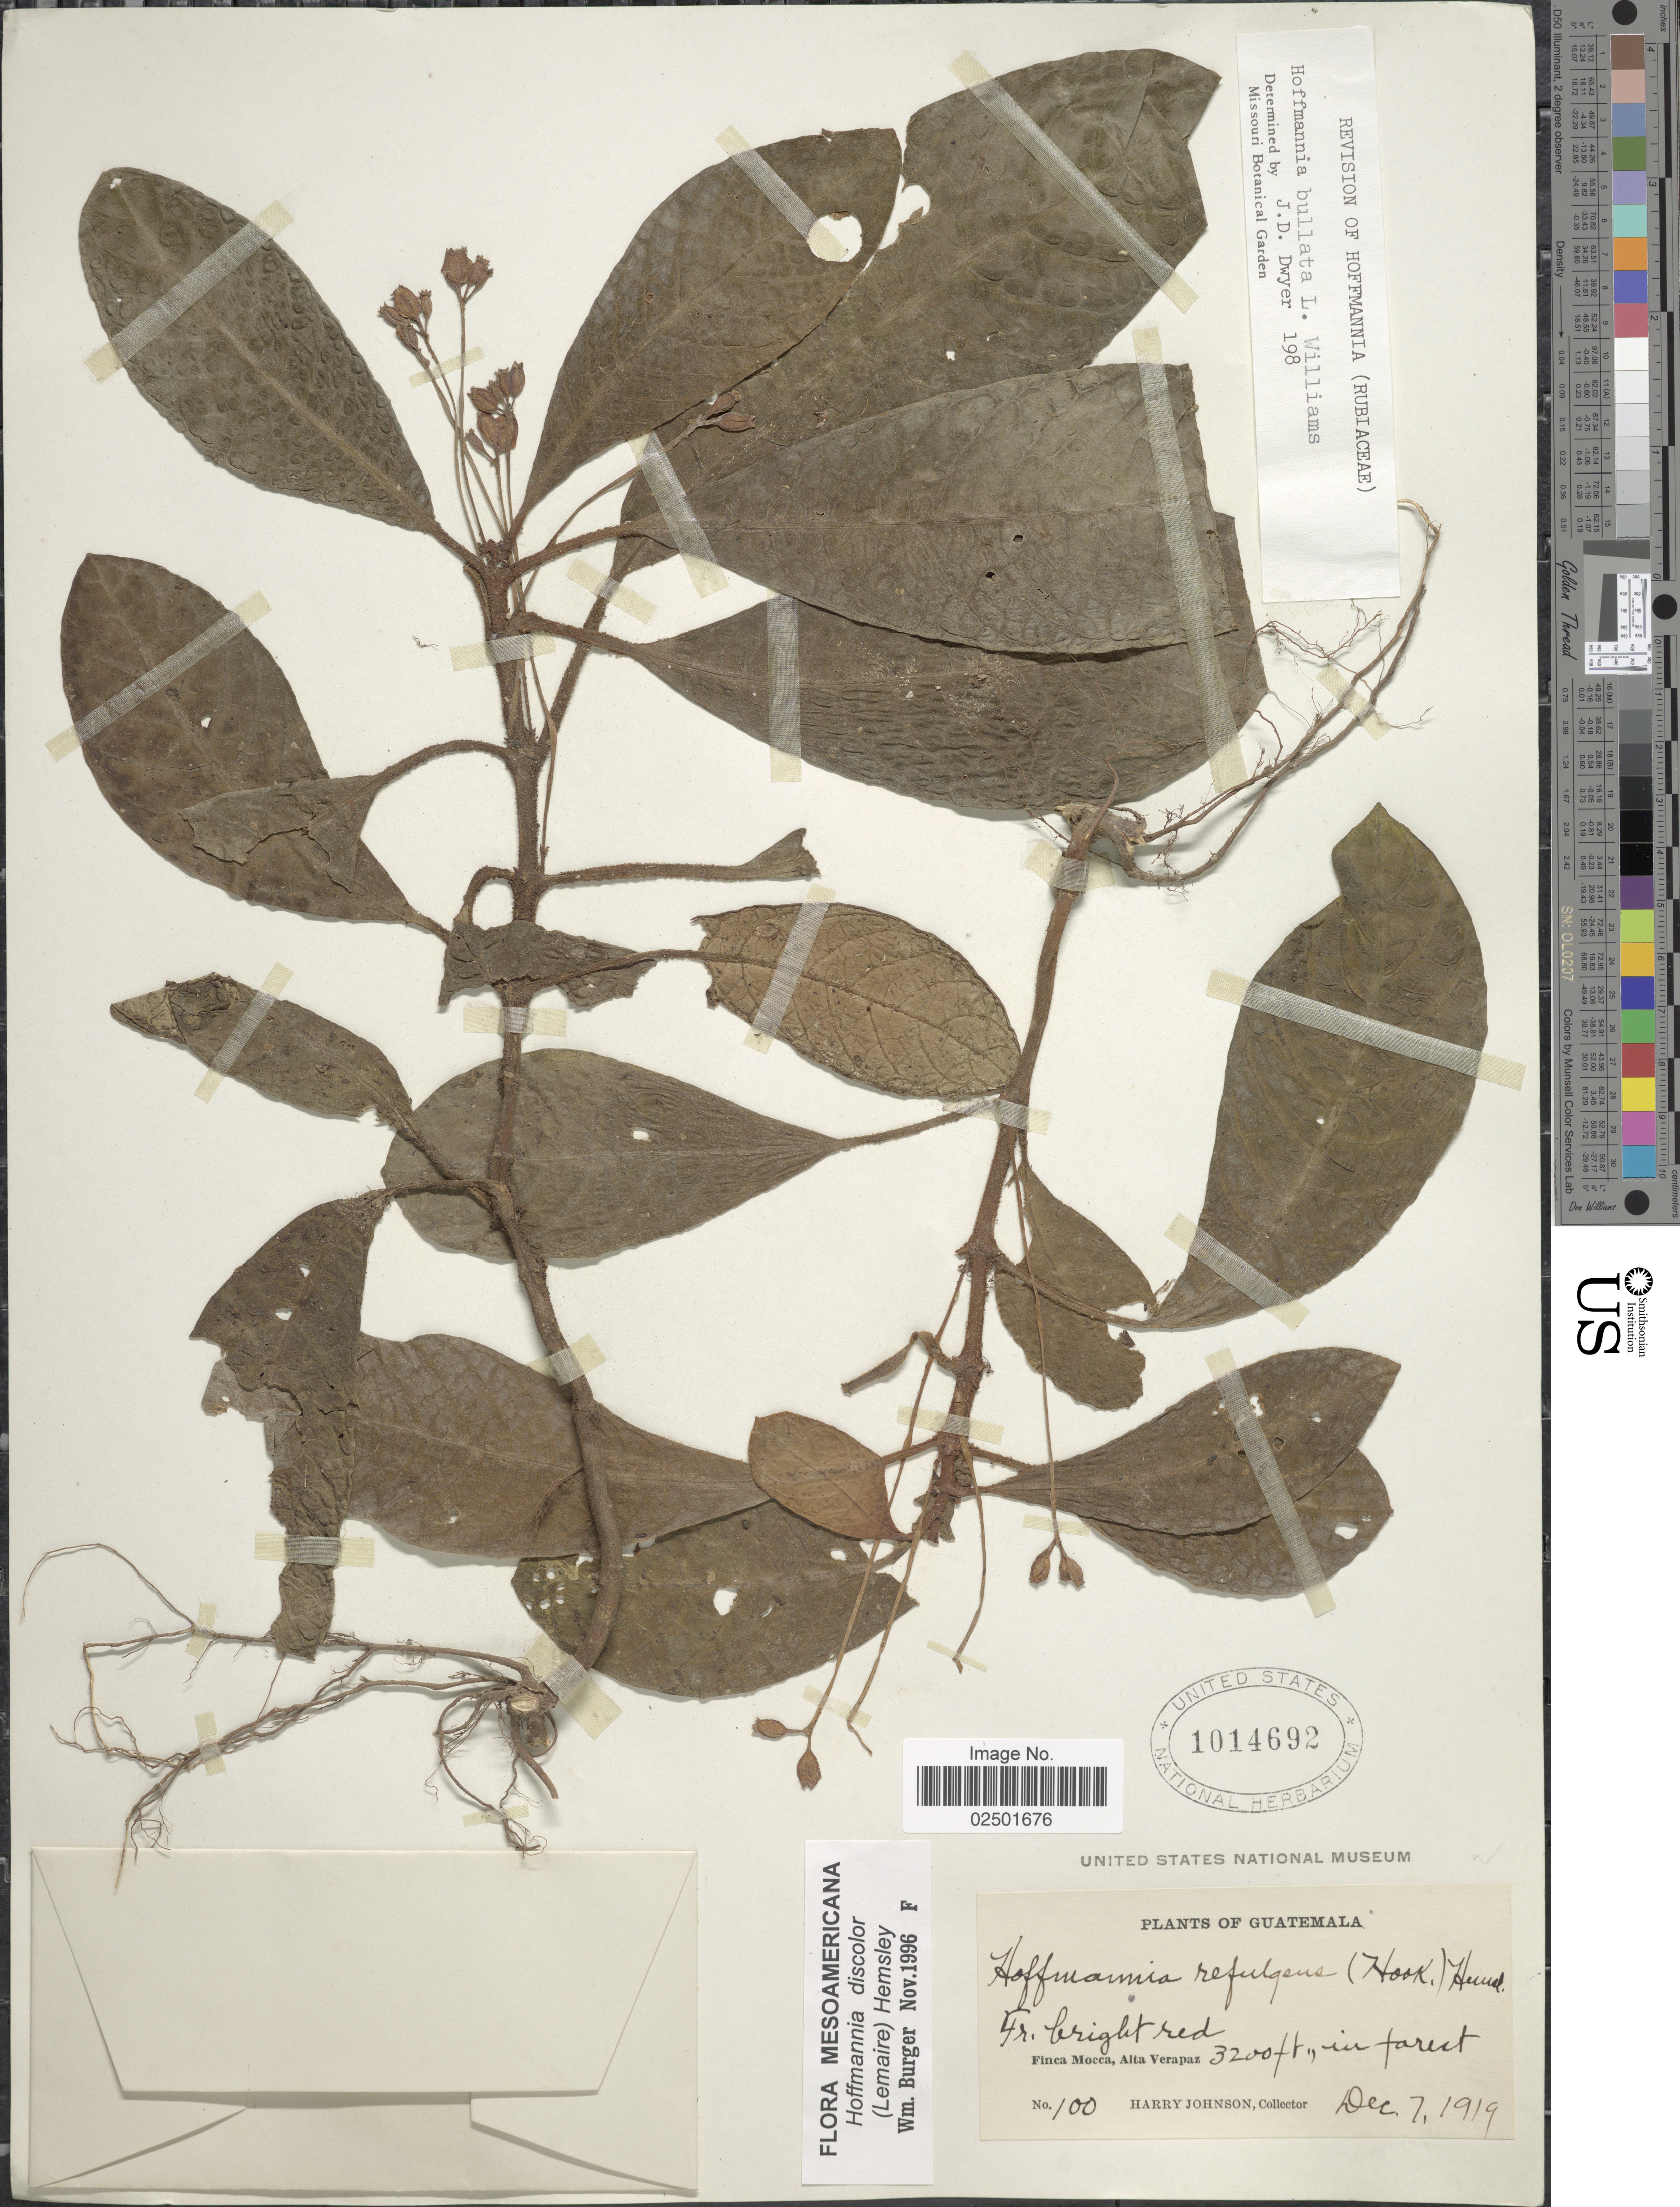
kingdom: Plantae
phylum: Tracheophyta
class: Magnoliopsida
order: Gentianales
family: Rubiaceae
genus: Hoffmannia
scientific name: Hoffmannia discolor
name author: (Lem.) Hemsl.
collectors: H. Johnson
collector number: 100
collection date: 1919-12-07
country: Guatemala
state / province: Alta Verapaz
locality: Finca Mocca.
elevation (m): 975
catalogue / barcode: US 1014692